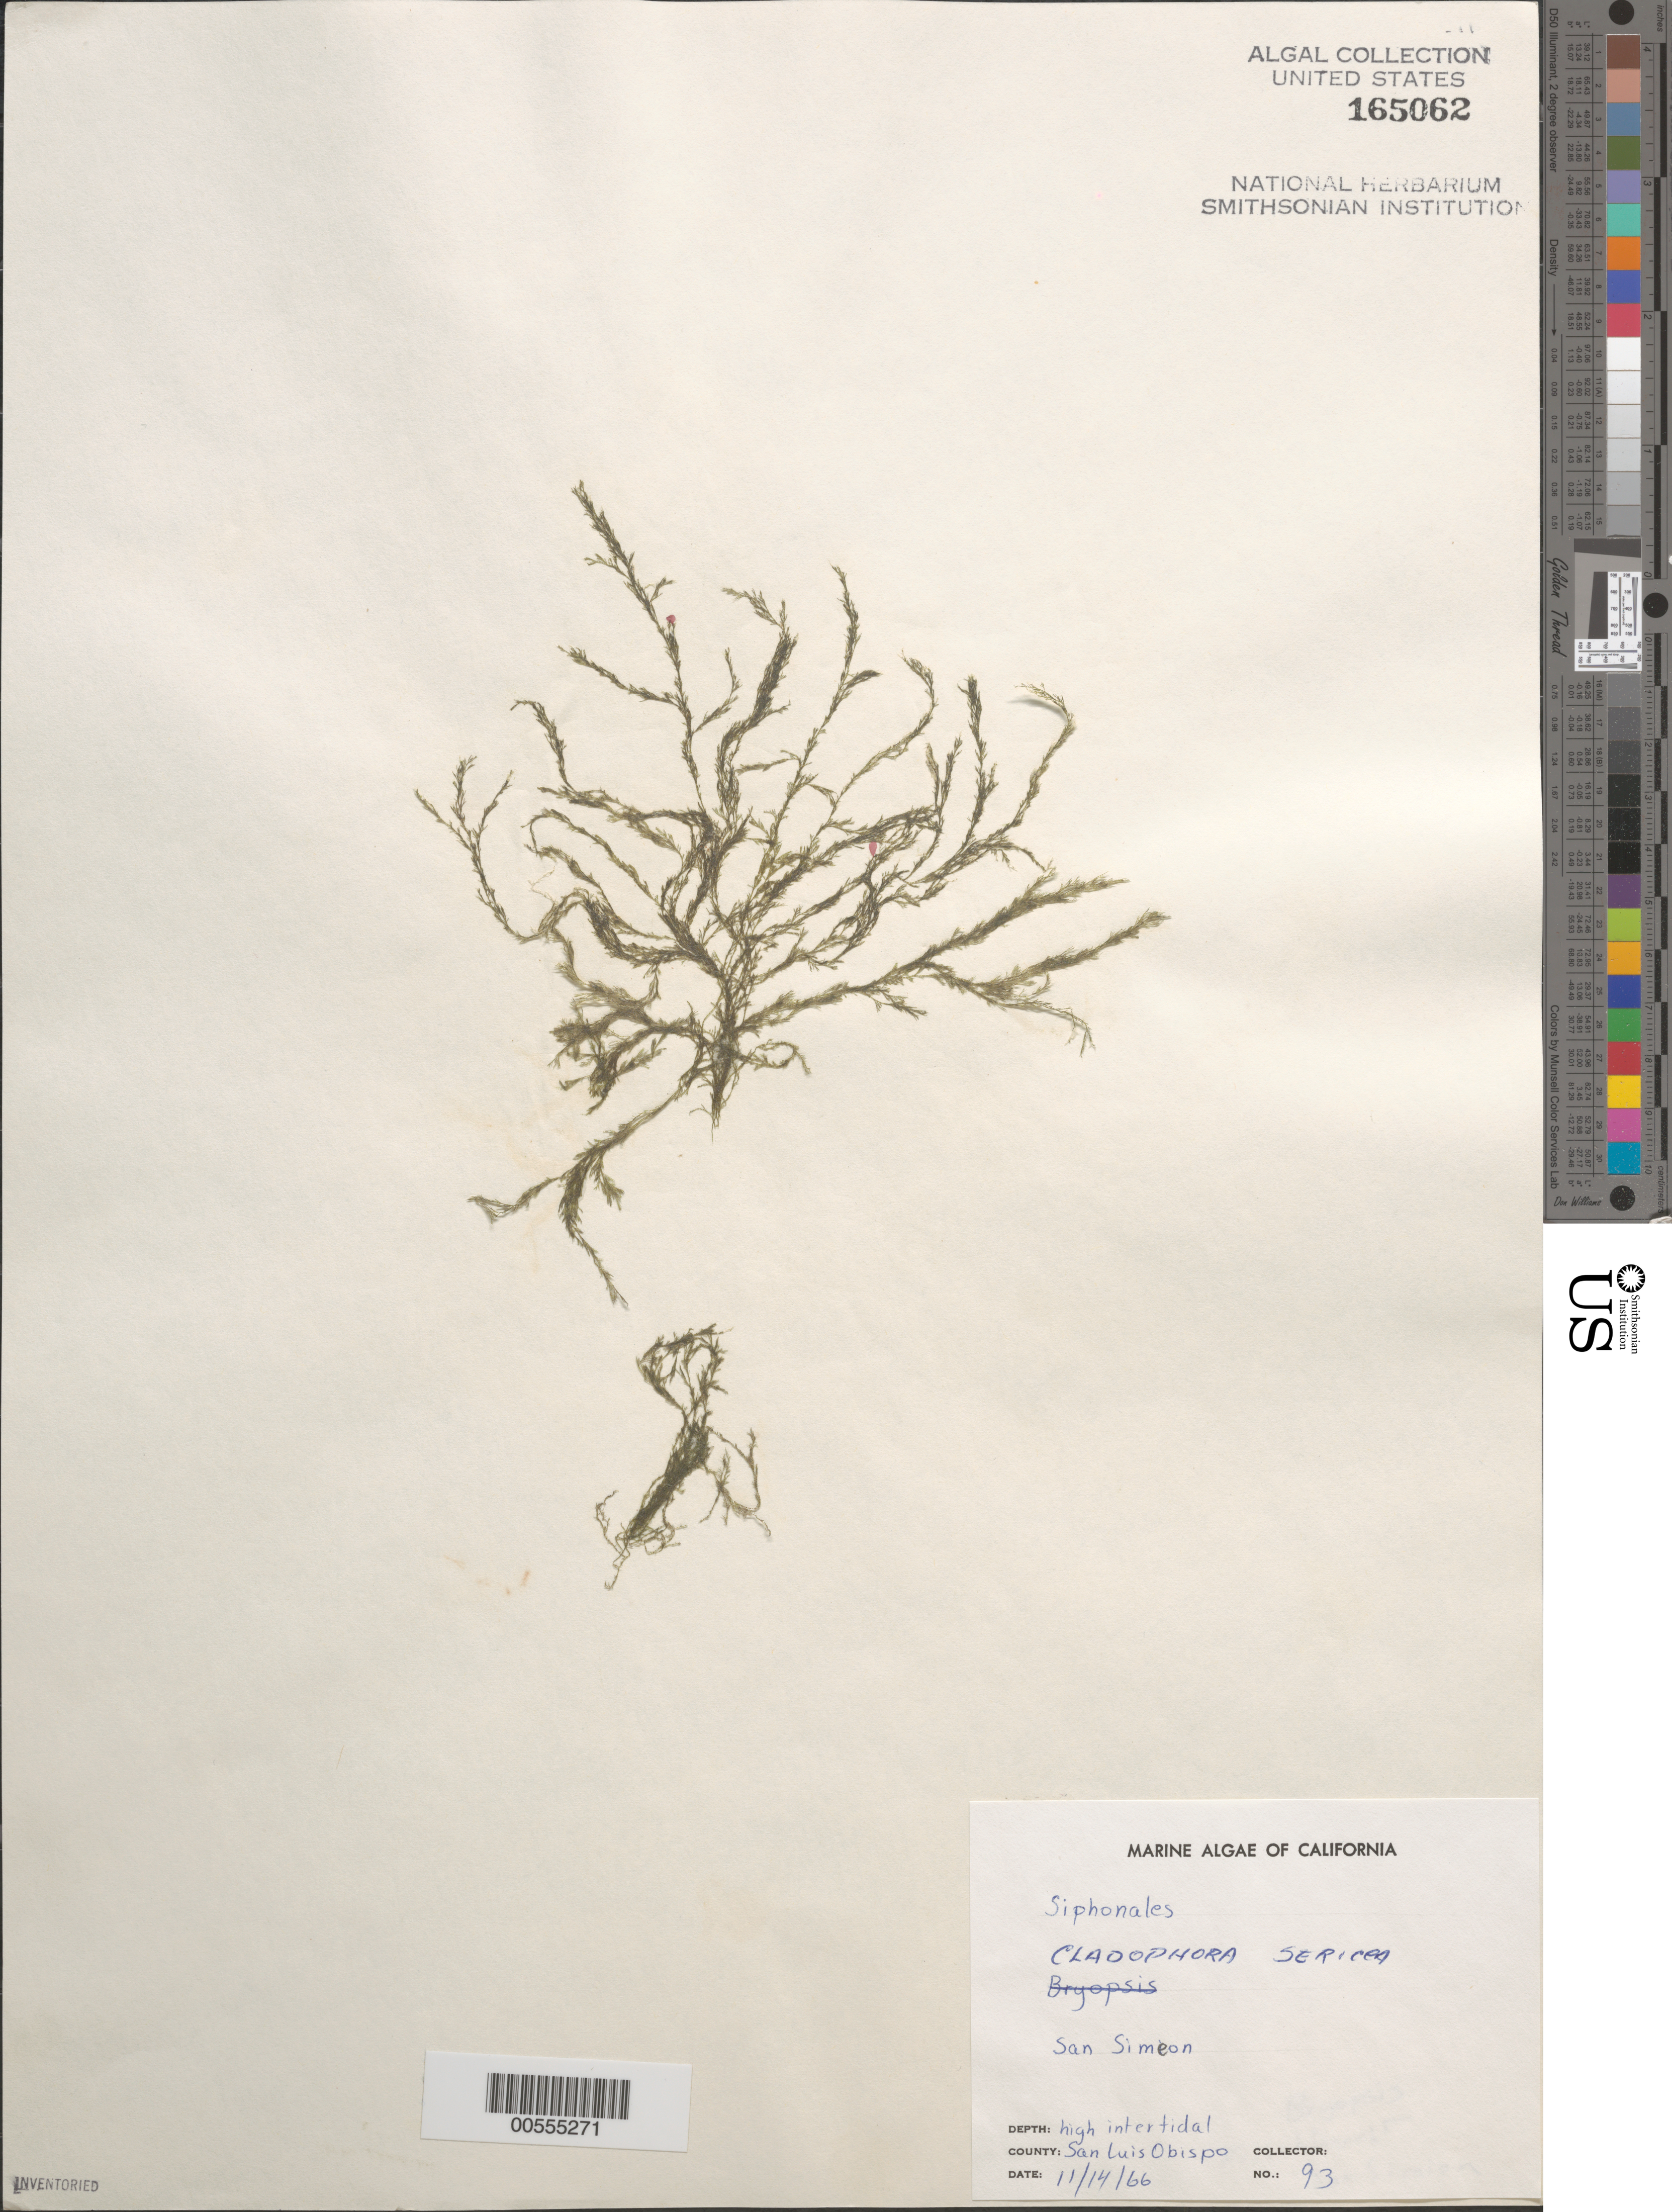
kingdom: Plantae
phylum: Chlorophyta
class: Ulvophyceae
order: Cladophorales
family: Cladophoraceae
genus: Cladophora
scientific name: Cladophora sericea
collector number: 93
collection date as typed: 14 Nov 1966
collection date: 1966-11-14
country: United States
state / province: California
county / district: San Luis Obispo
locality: San Simeon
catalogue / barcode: US 165062